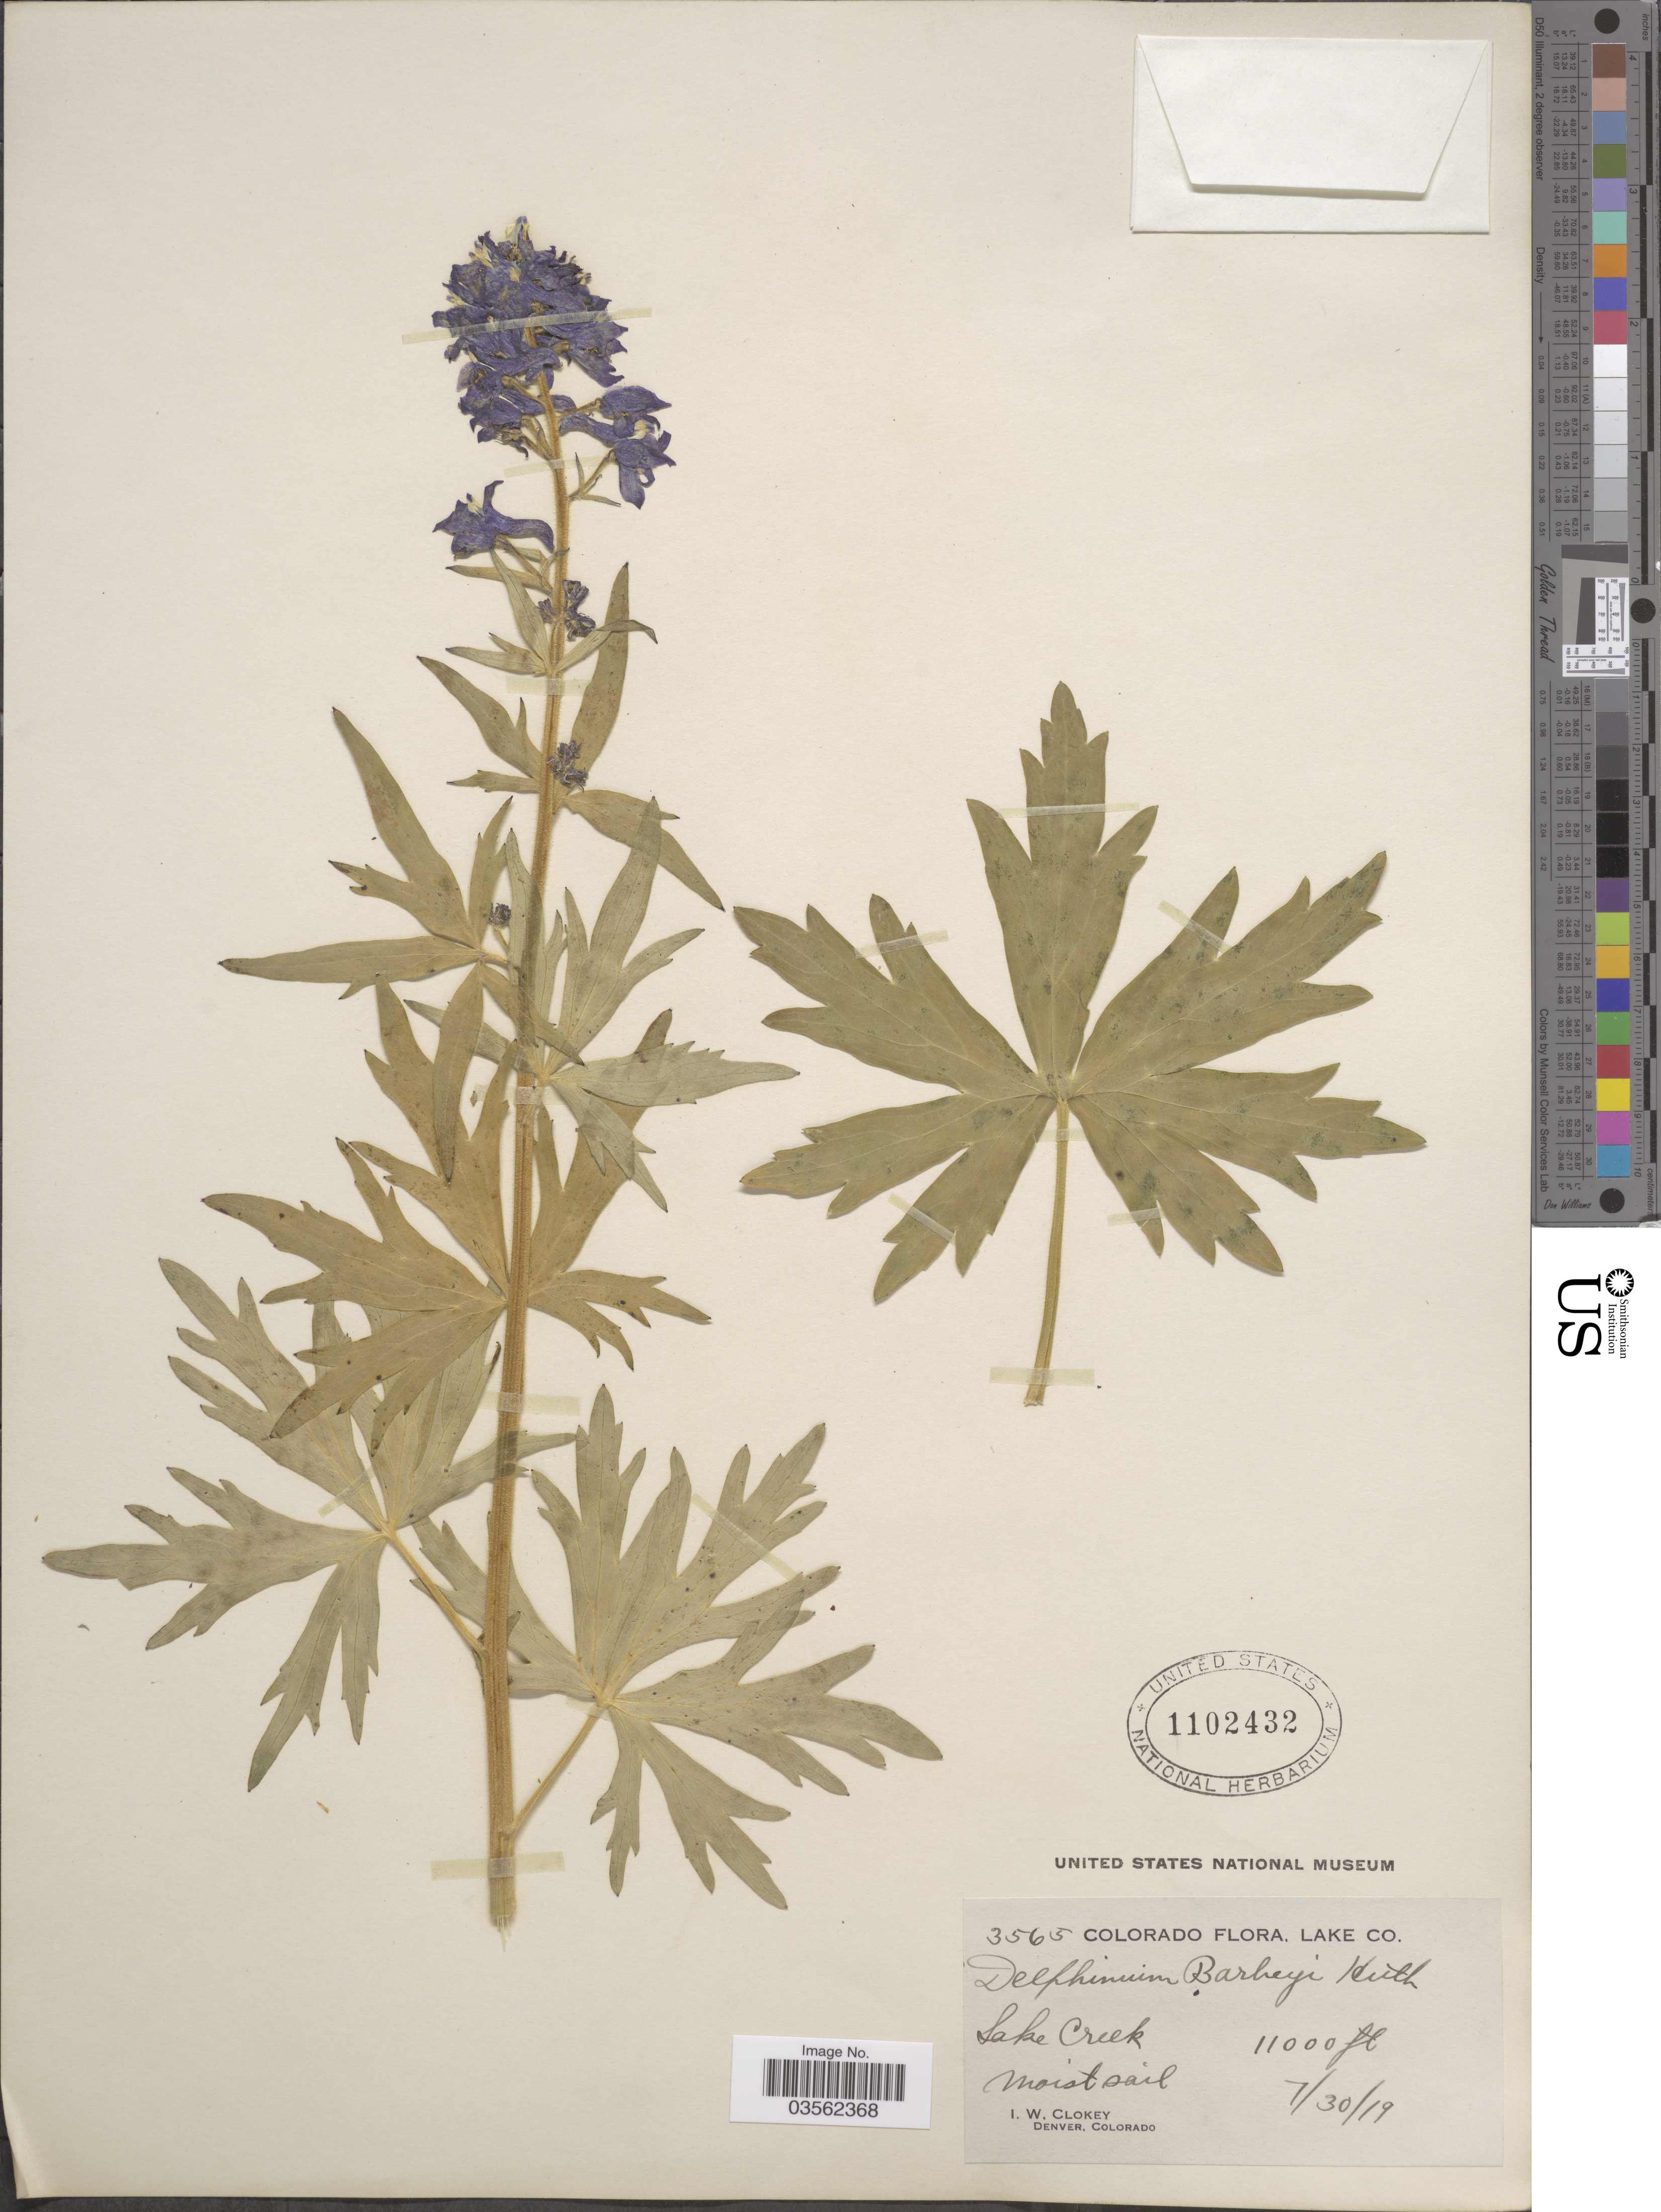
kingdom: Plantae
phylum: Tracheophyta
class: Magnoliopsida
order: Ranunculales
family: Ranunculaceae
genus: Delphinium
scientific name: Delphinium barbeyi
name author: (Huth) Huth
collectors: I. W. Clokey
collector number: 3565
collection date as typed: Transcribed d/m/y: 30/7/19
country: United States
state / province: Colorado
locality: Lake Co. Lake Creek.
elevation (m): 3353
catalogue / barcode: US 1102432